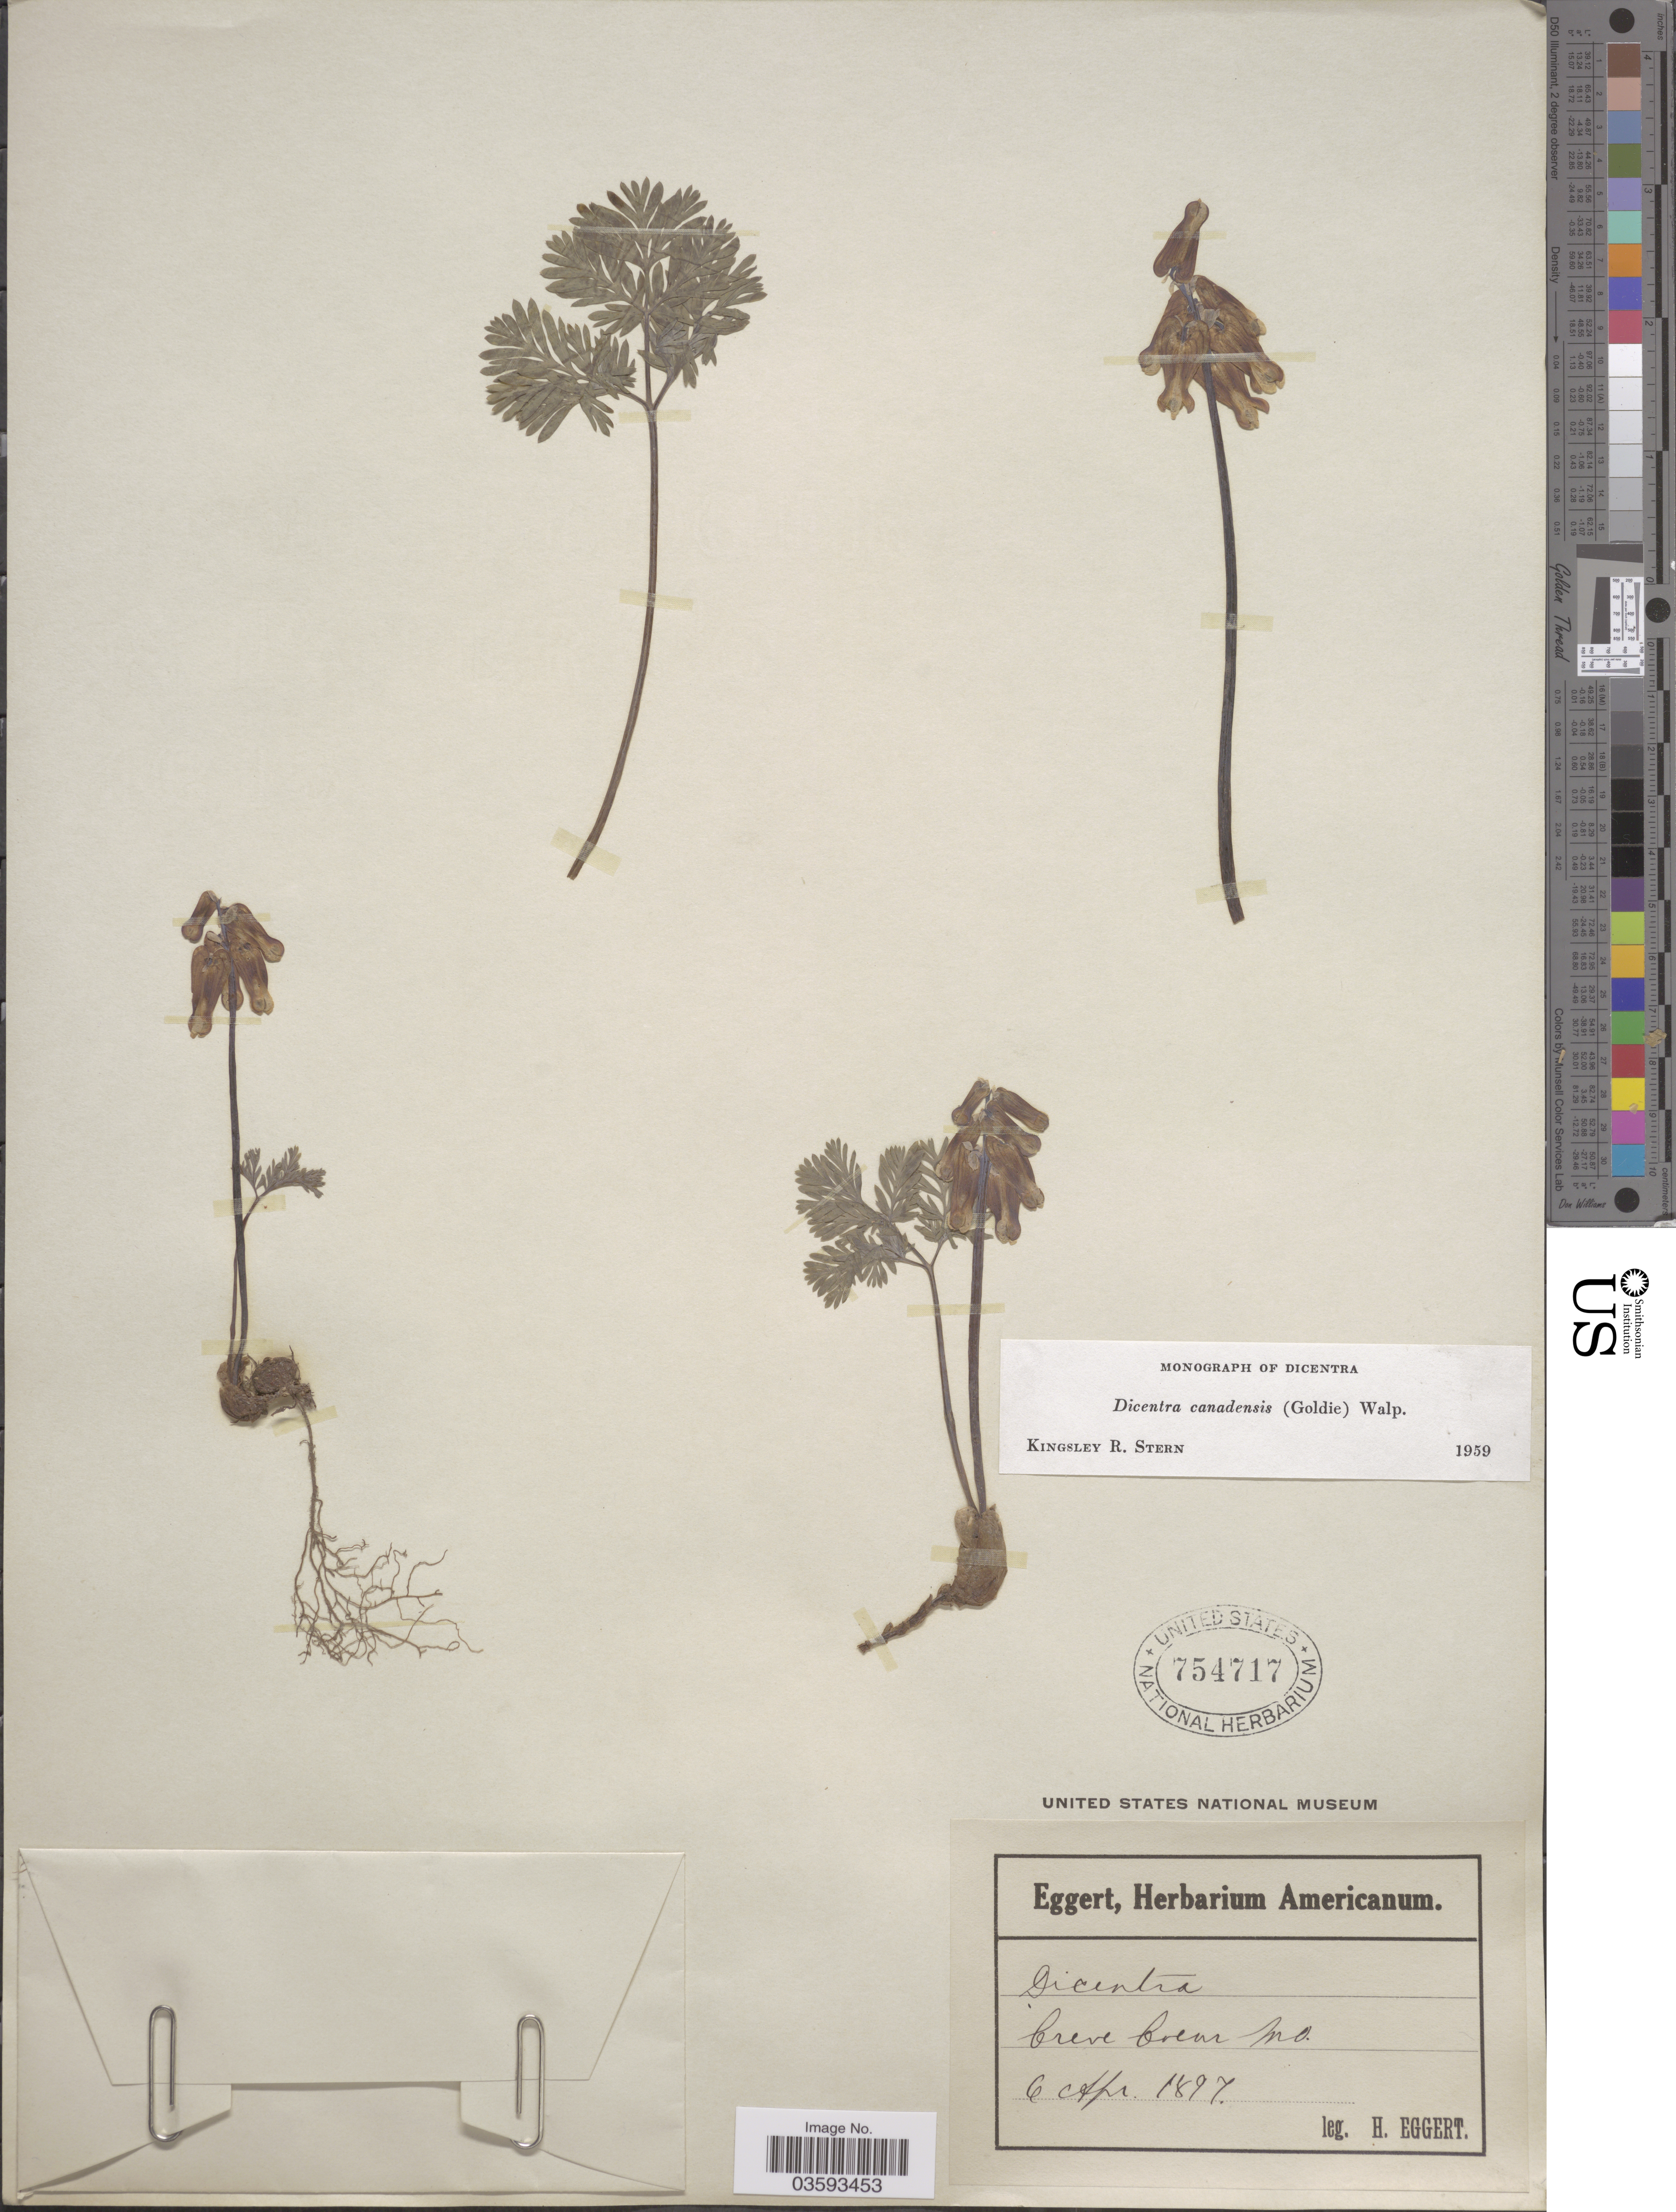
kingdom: Plantae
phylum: Tracheophyta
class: Magnoliopsida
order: Ranunculales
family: Papaveraceae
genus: Dicentra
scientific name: Dicentra canadensis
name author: (Goldie) Walp.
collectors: H. Eggert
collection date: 1897-04-06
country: United States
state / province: Missouri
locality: Creve Coeur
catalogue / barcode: US 754717